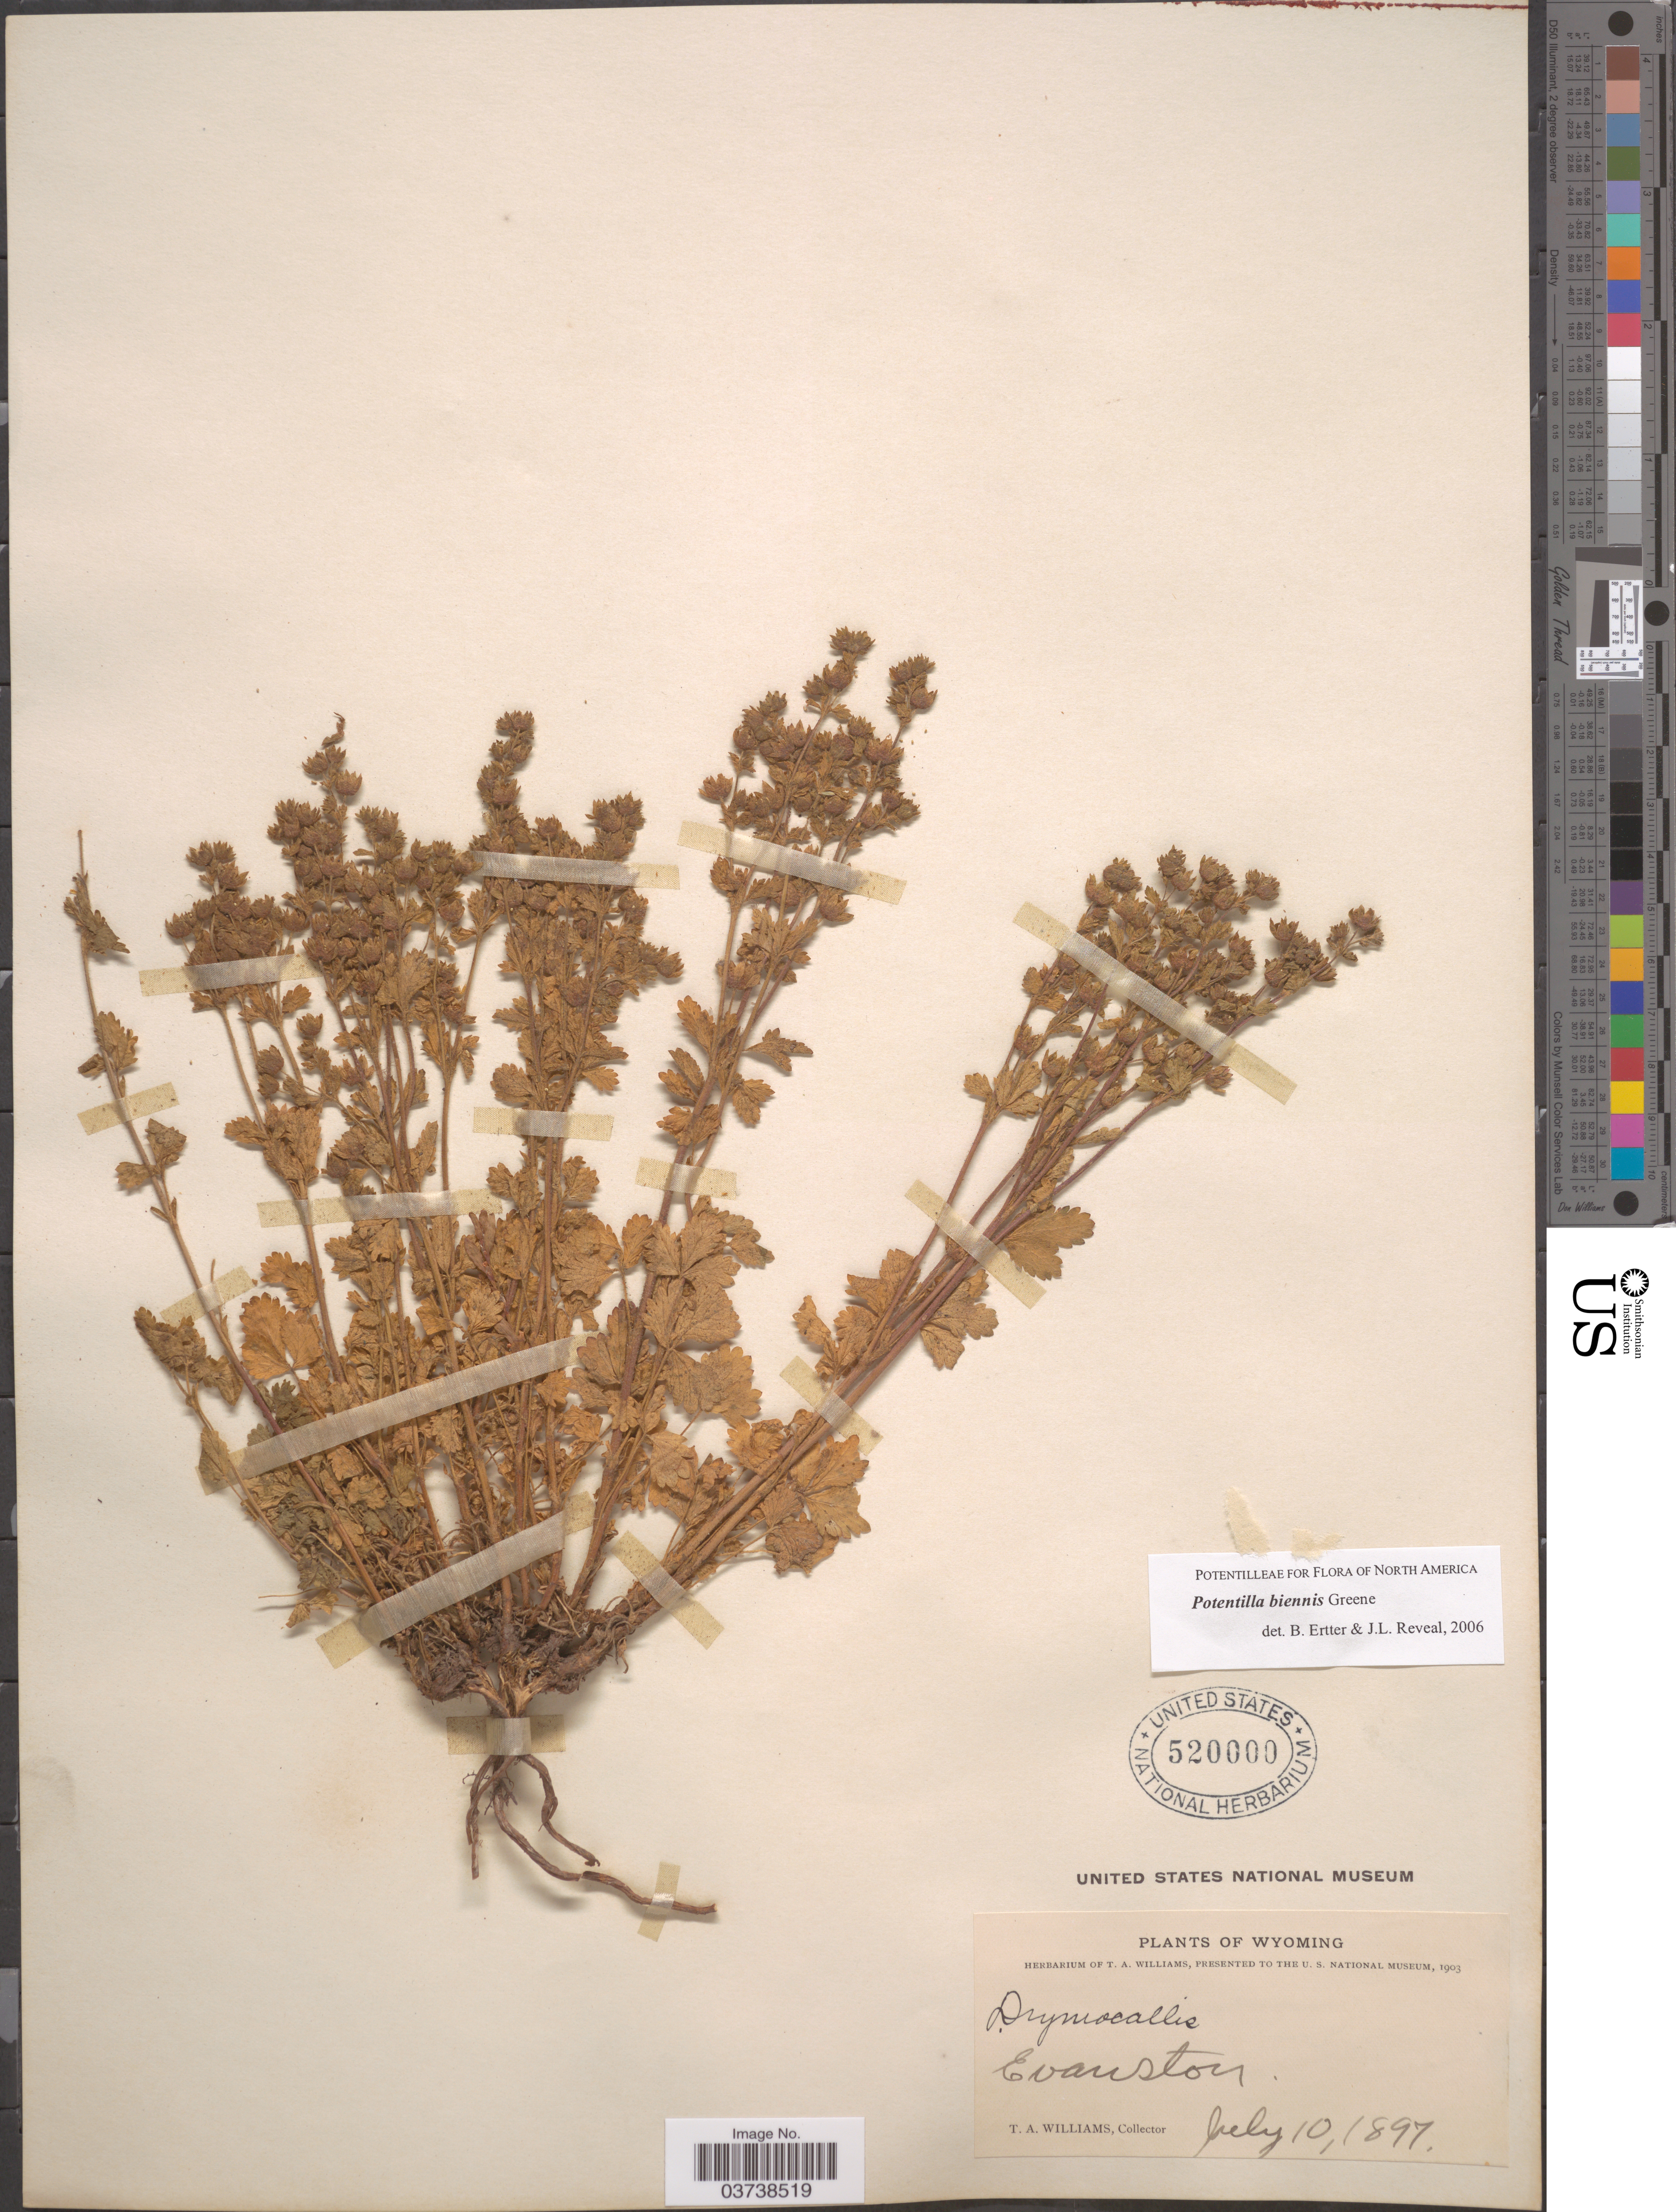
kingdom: Plantae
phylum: Tracheophyta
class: Magnoliopsida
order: Rosales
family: Rosaceae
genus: Potentilla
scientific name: Potentilla biennis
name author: Greene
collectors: T. Williams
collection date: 1897-07-10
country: United States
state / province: Wyoming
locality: Evanston.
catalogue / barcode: US 520000